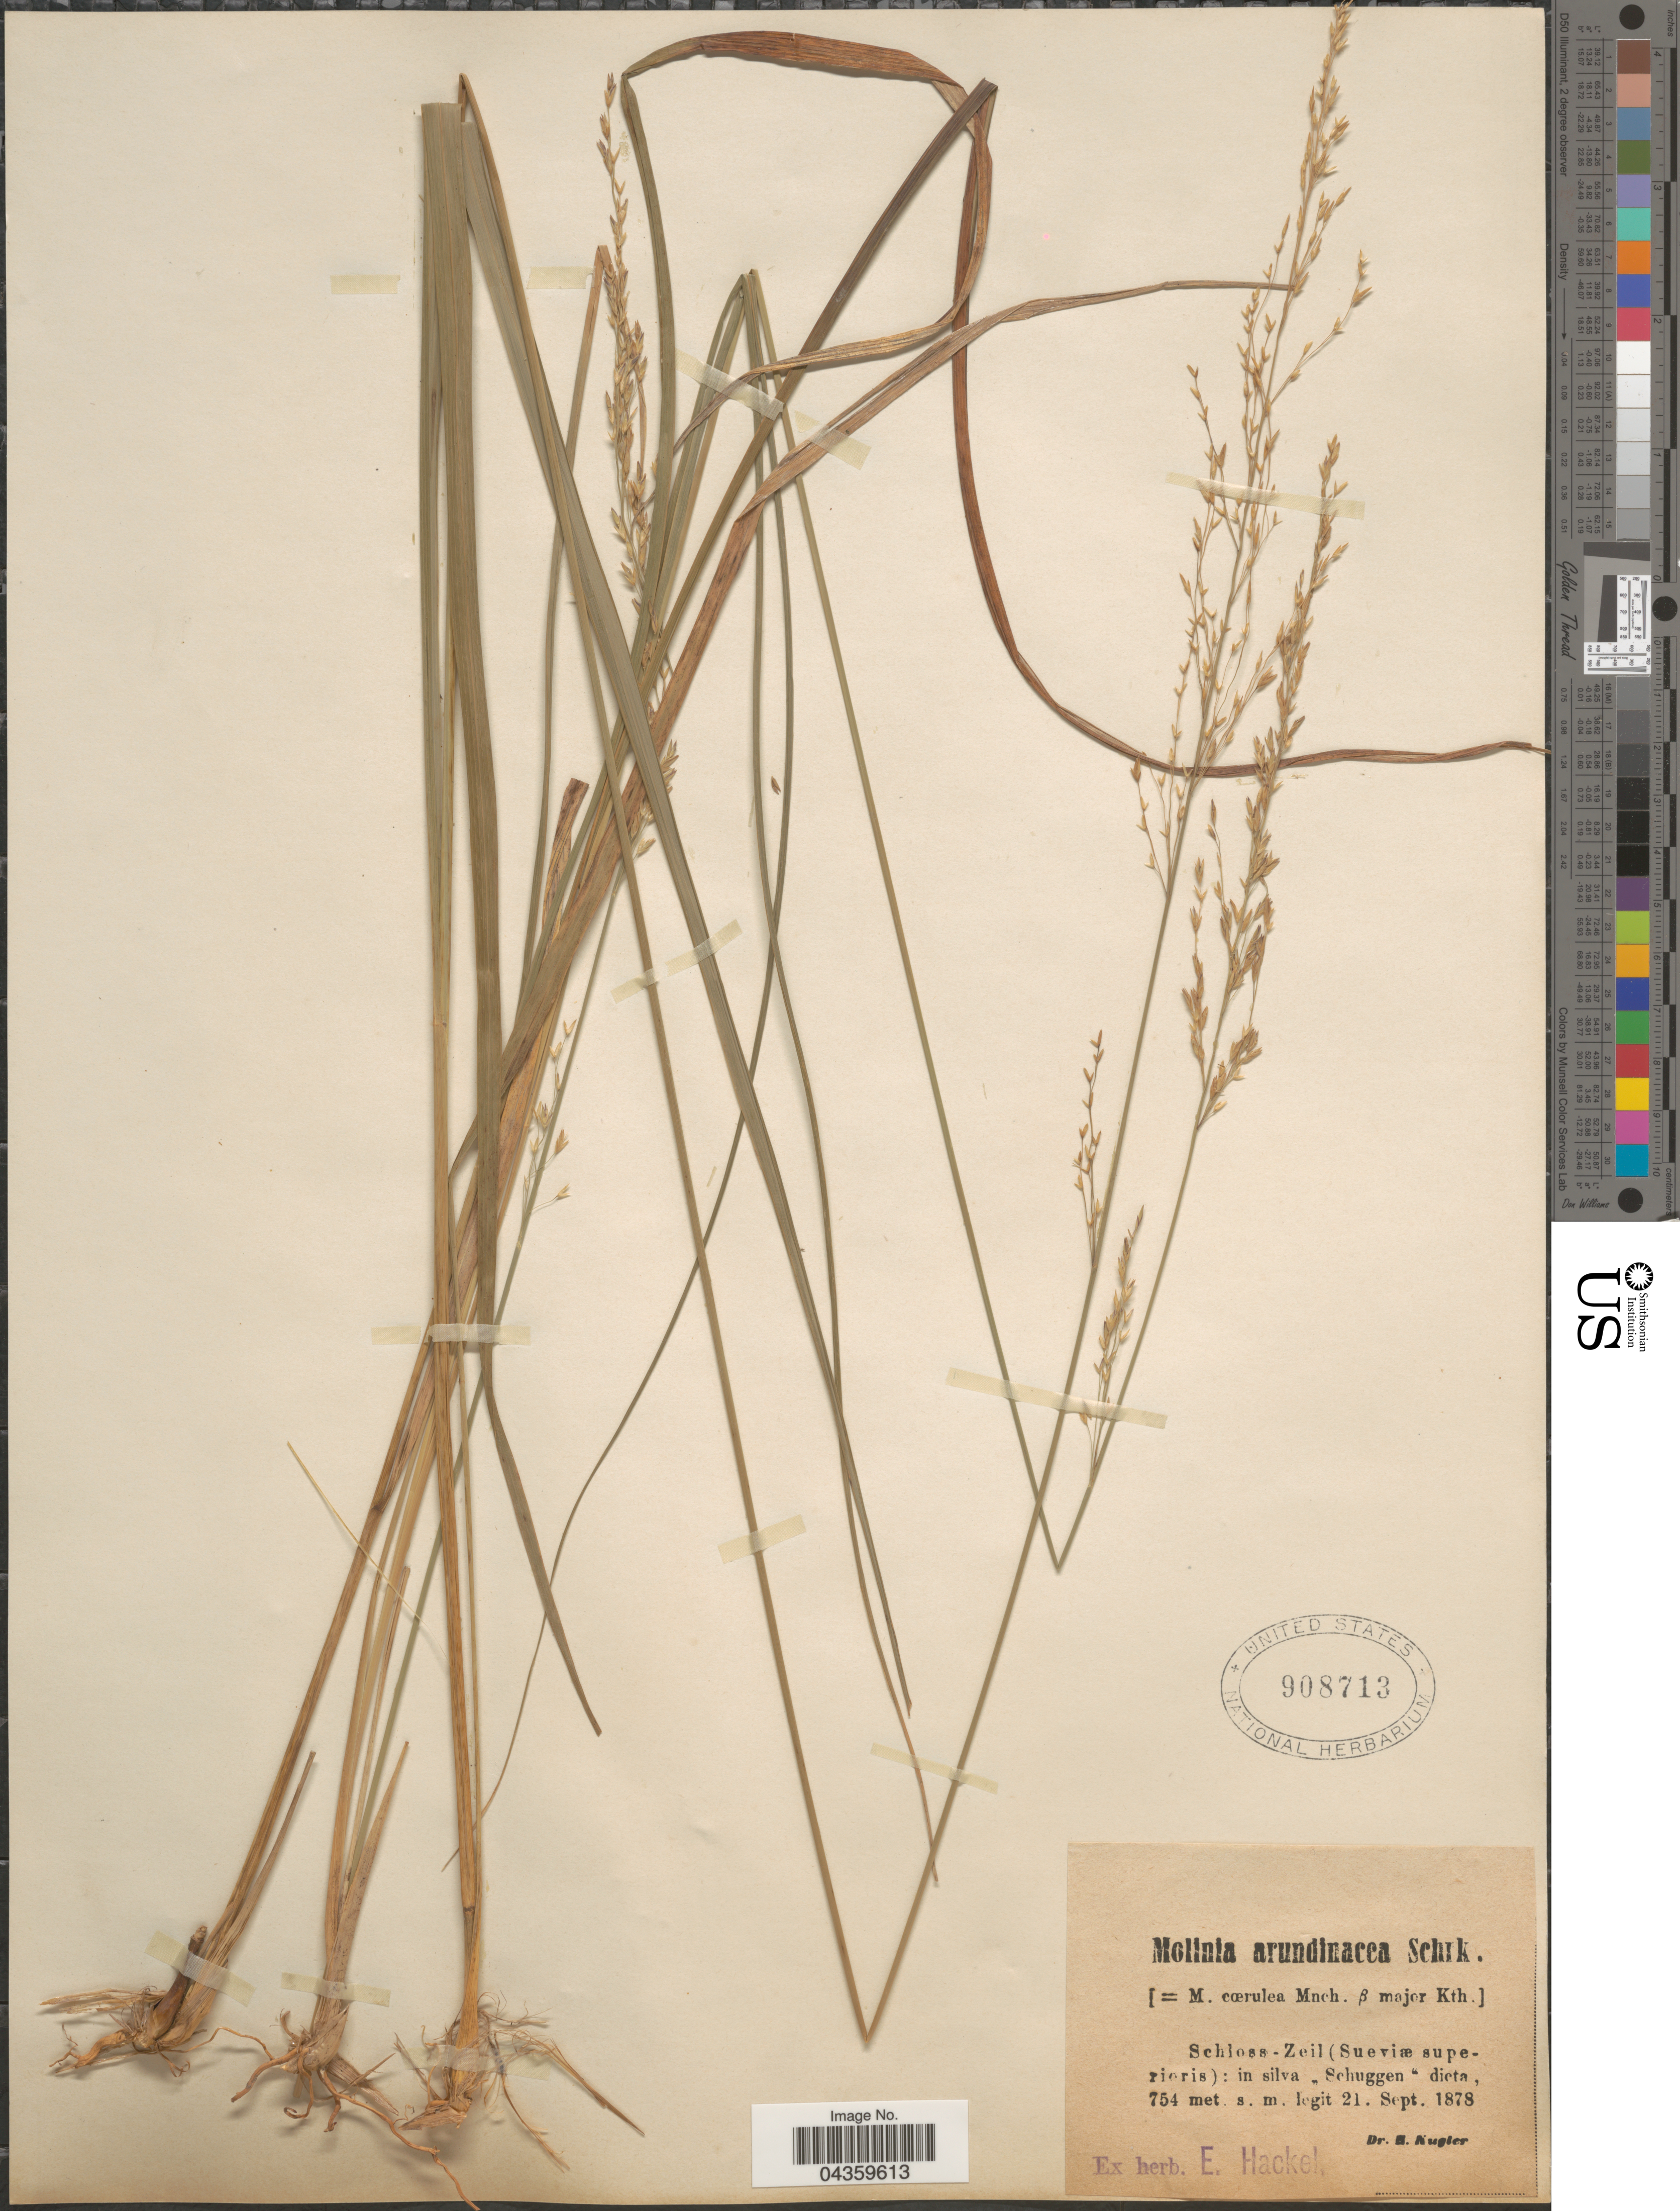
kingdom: Plantae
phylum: Tracheophyta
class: Liliopsida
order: Poales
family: Poaceae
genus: Molinia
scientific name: Molinia caerulea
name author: (L.) Moench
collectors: E. Kugler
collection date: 1878-09-21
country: Germany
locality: Schloss-Zeil (Sueviæ superioris): in silva "Schuggen" dicta.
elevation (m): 754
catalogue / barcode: US 908713